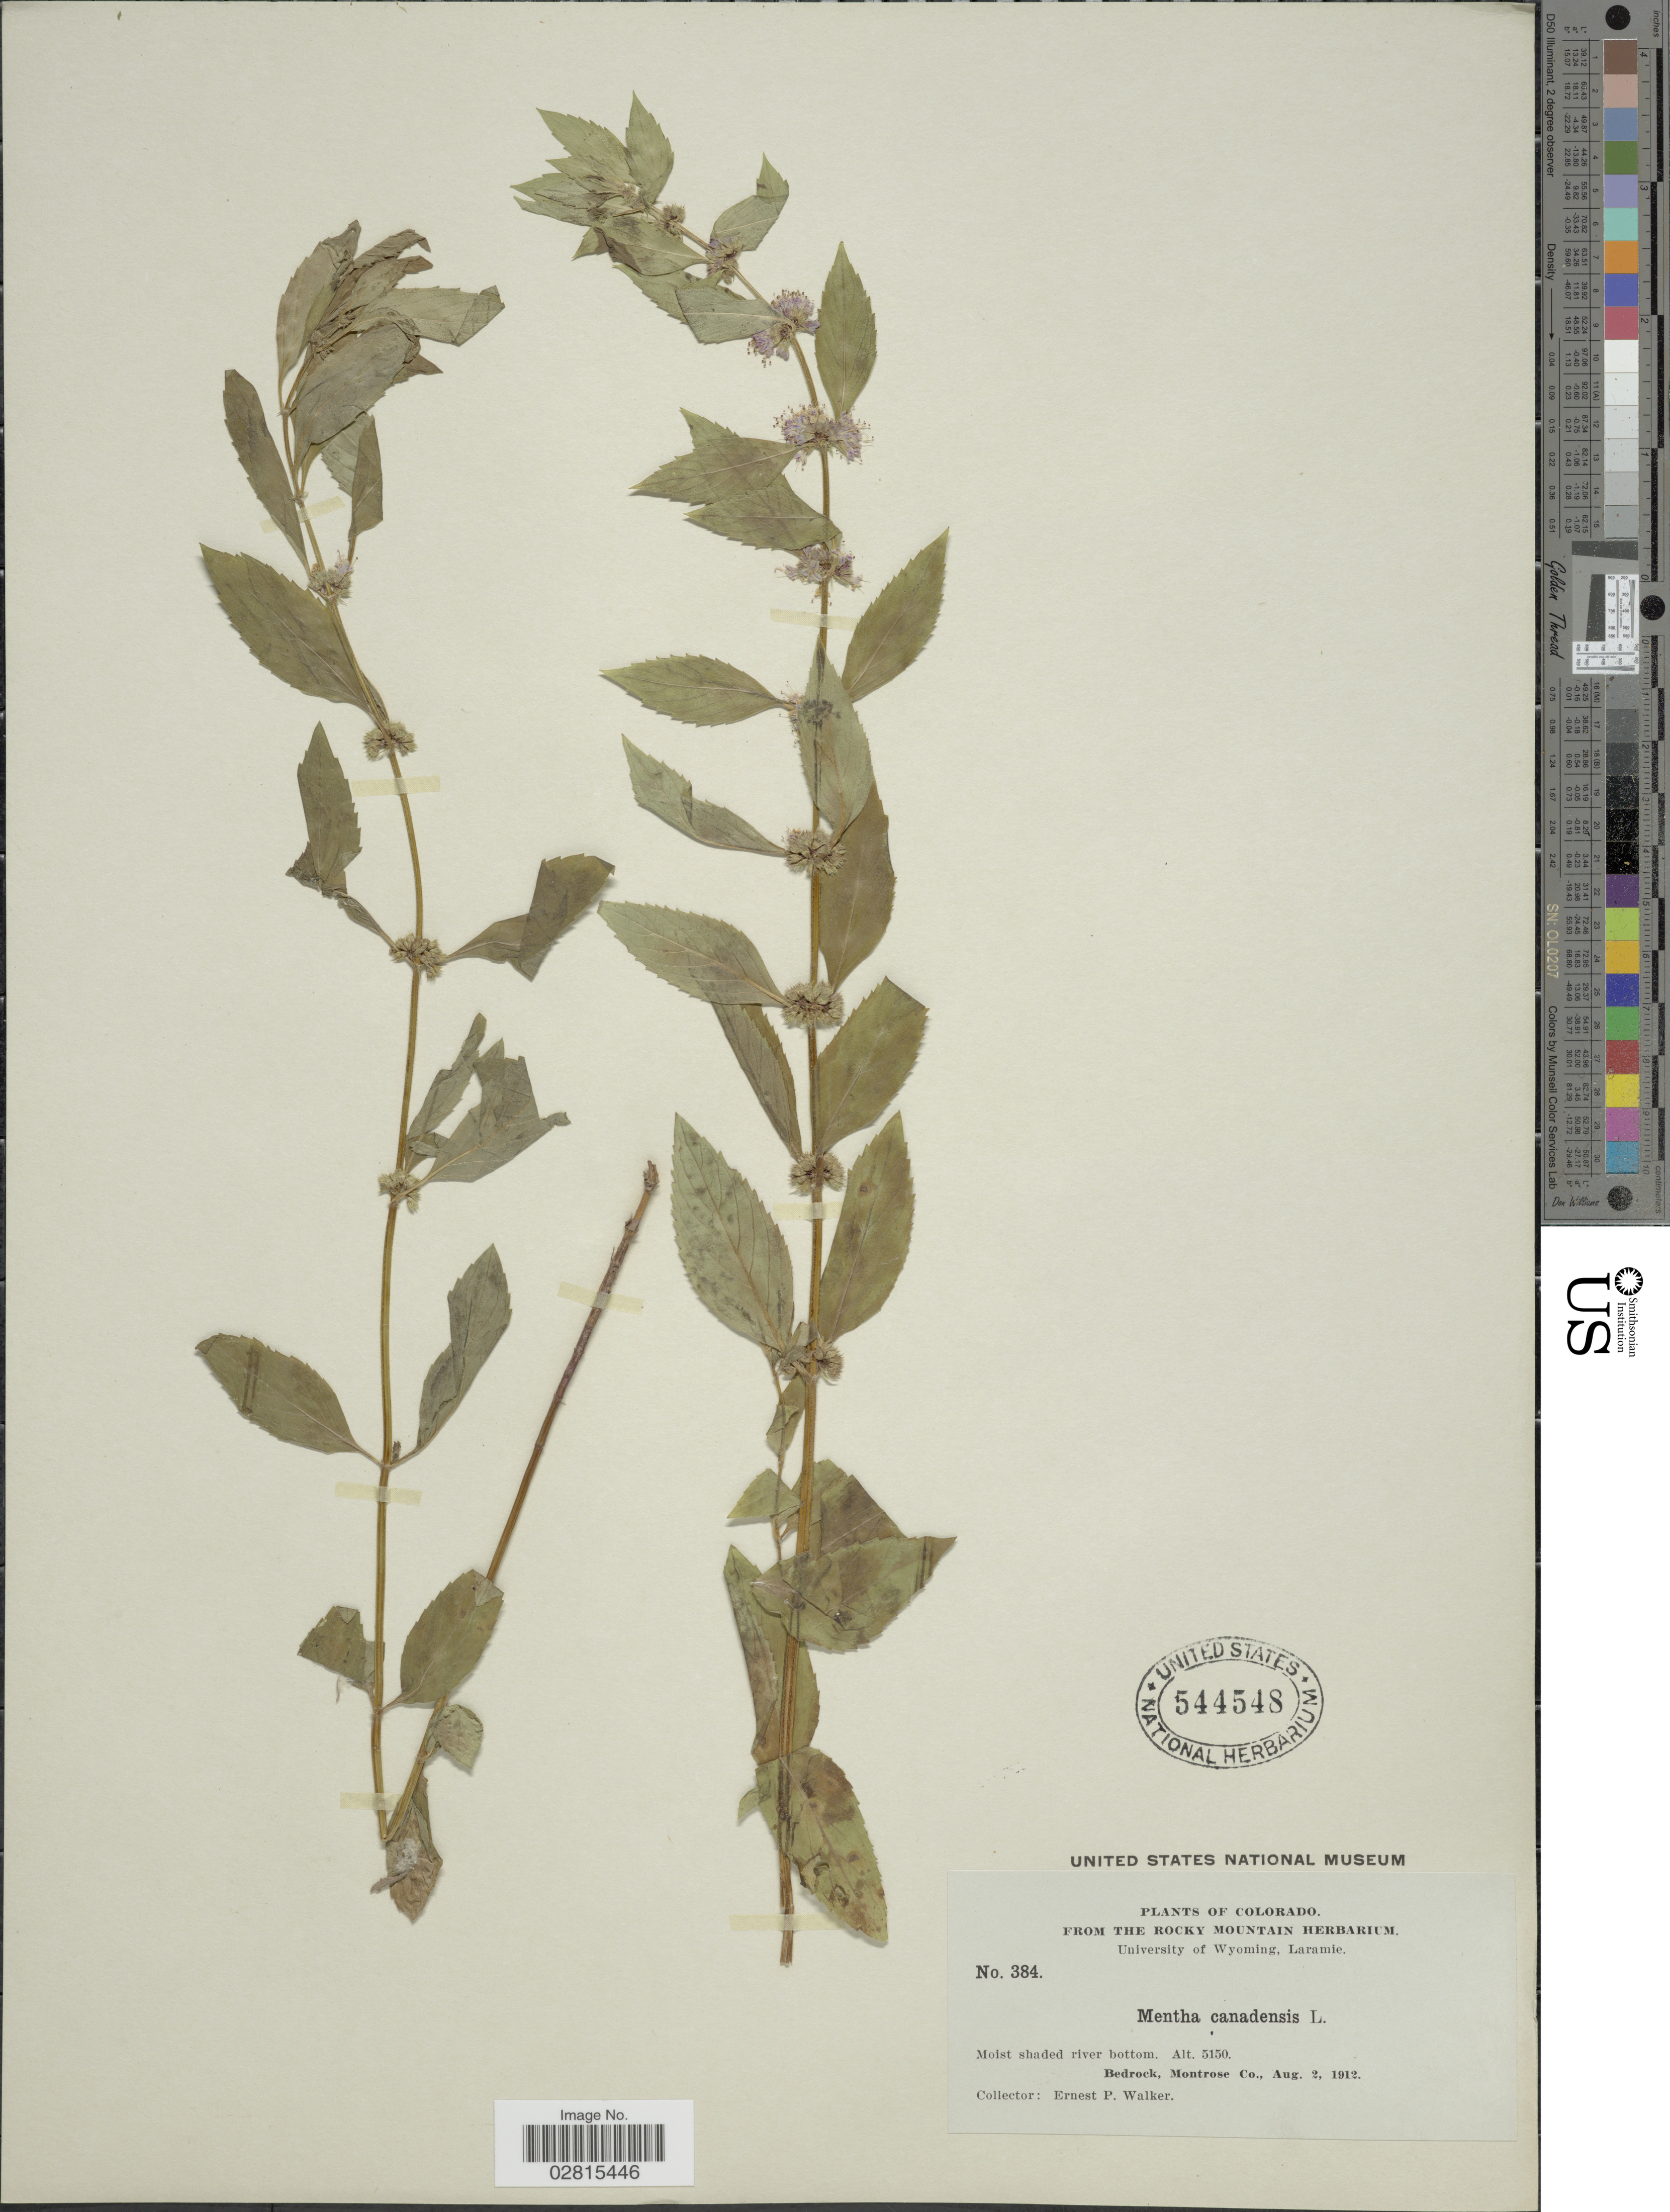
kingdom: Plantae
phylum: Tracheophyta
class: Magnoliopsida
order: Lamiales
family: Lamiaceae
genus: Mentha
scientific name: Mentha canadensis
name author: L.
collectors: E. P. Walker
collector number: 384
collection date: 1912-08-02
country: United States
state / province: Colorado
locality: Bedrock, Montrose Co.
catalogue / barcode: US 544548